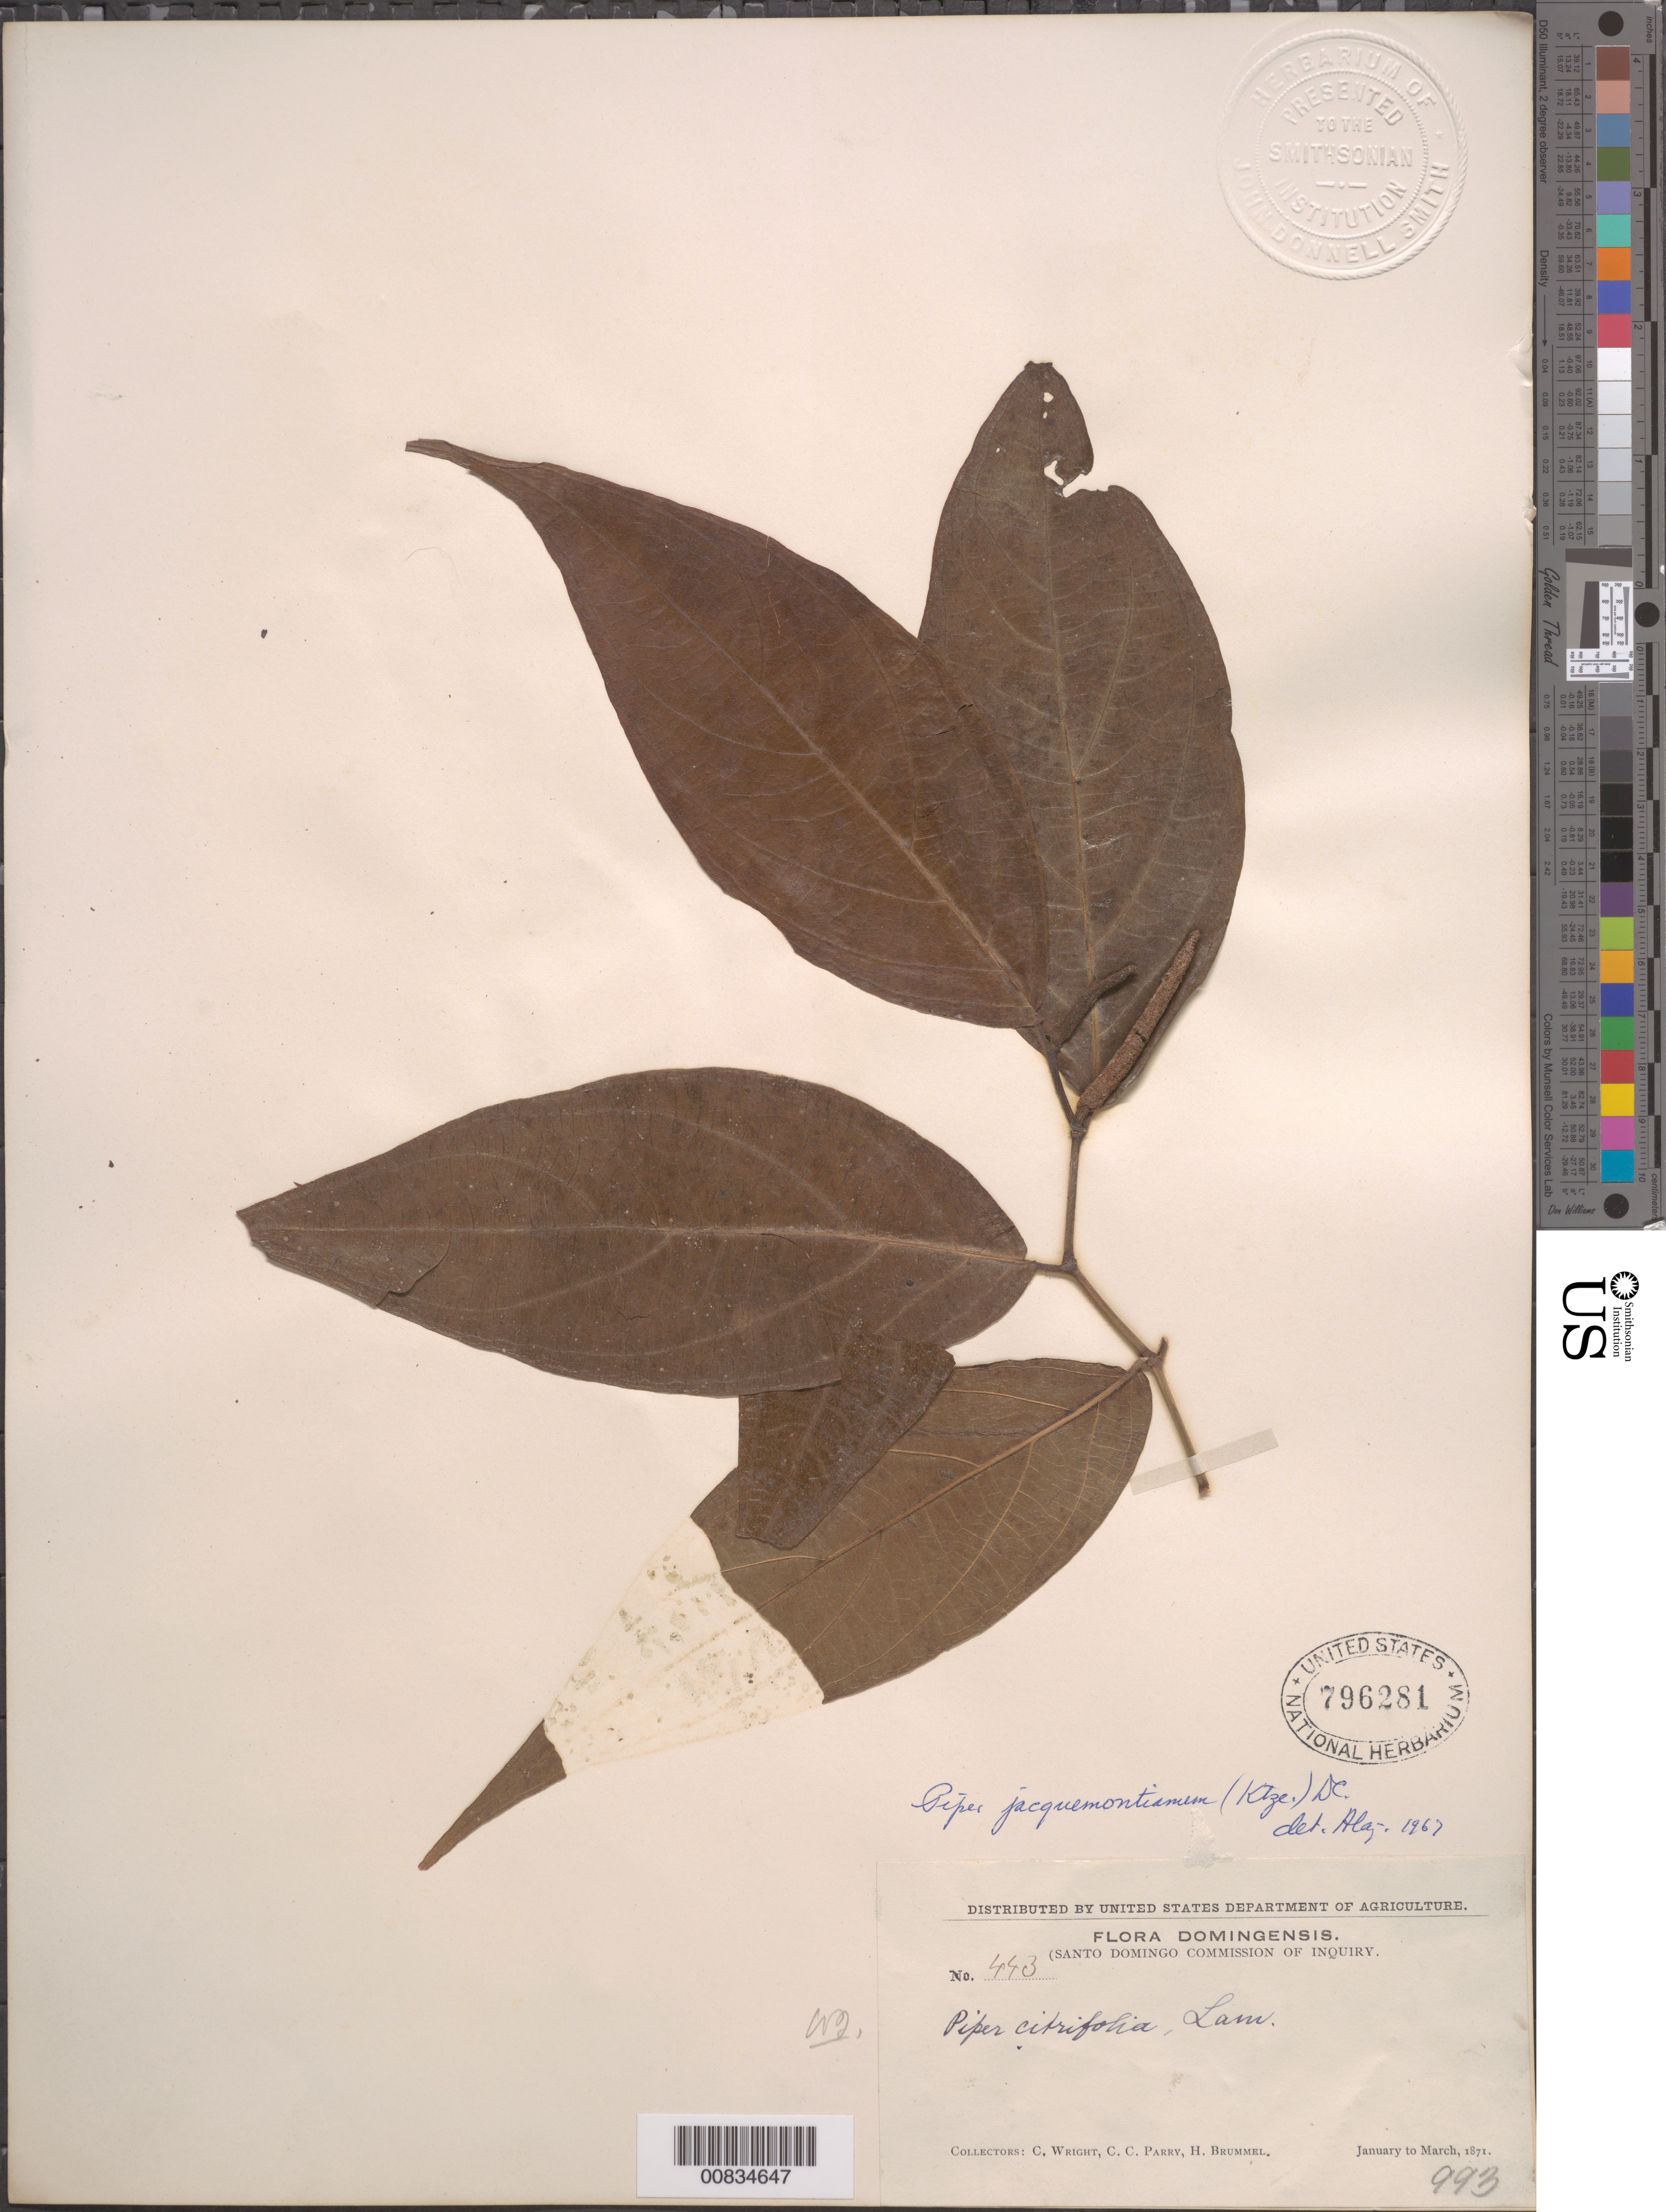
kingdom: Plantae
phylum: Tracheophyta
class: Magnoliopsida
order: Piperales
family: Piperaceae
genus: Piper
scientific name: Piper jacquemontianum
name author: Kunth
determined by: Liogier, Alain H.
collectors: C. Wright, C. C. Parry & H. Brummel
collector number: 443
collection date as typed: Jan 1871 to -- Mar 1871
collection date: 1871-01/1871-03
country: Dominican Republic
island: Hispaniola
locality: Dominican Republic.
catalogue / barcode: US 796281